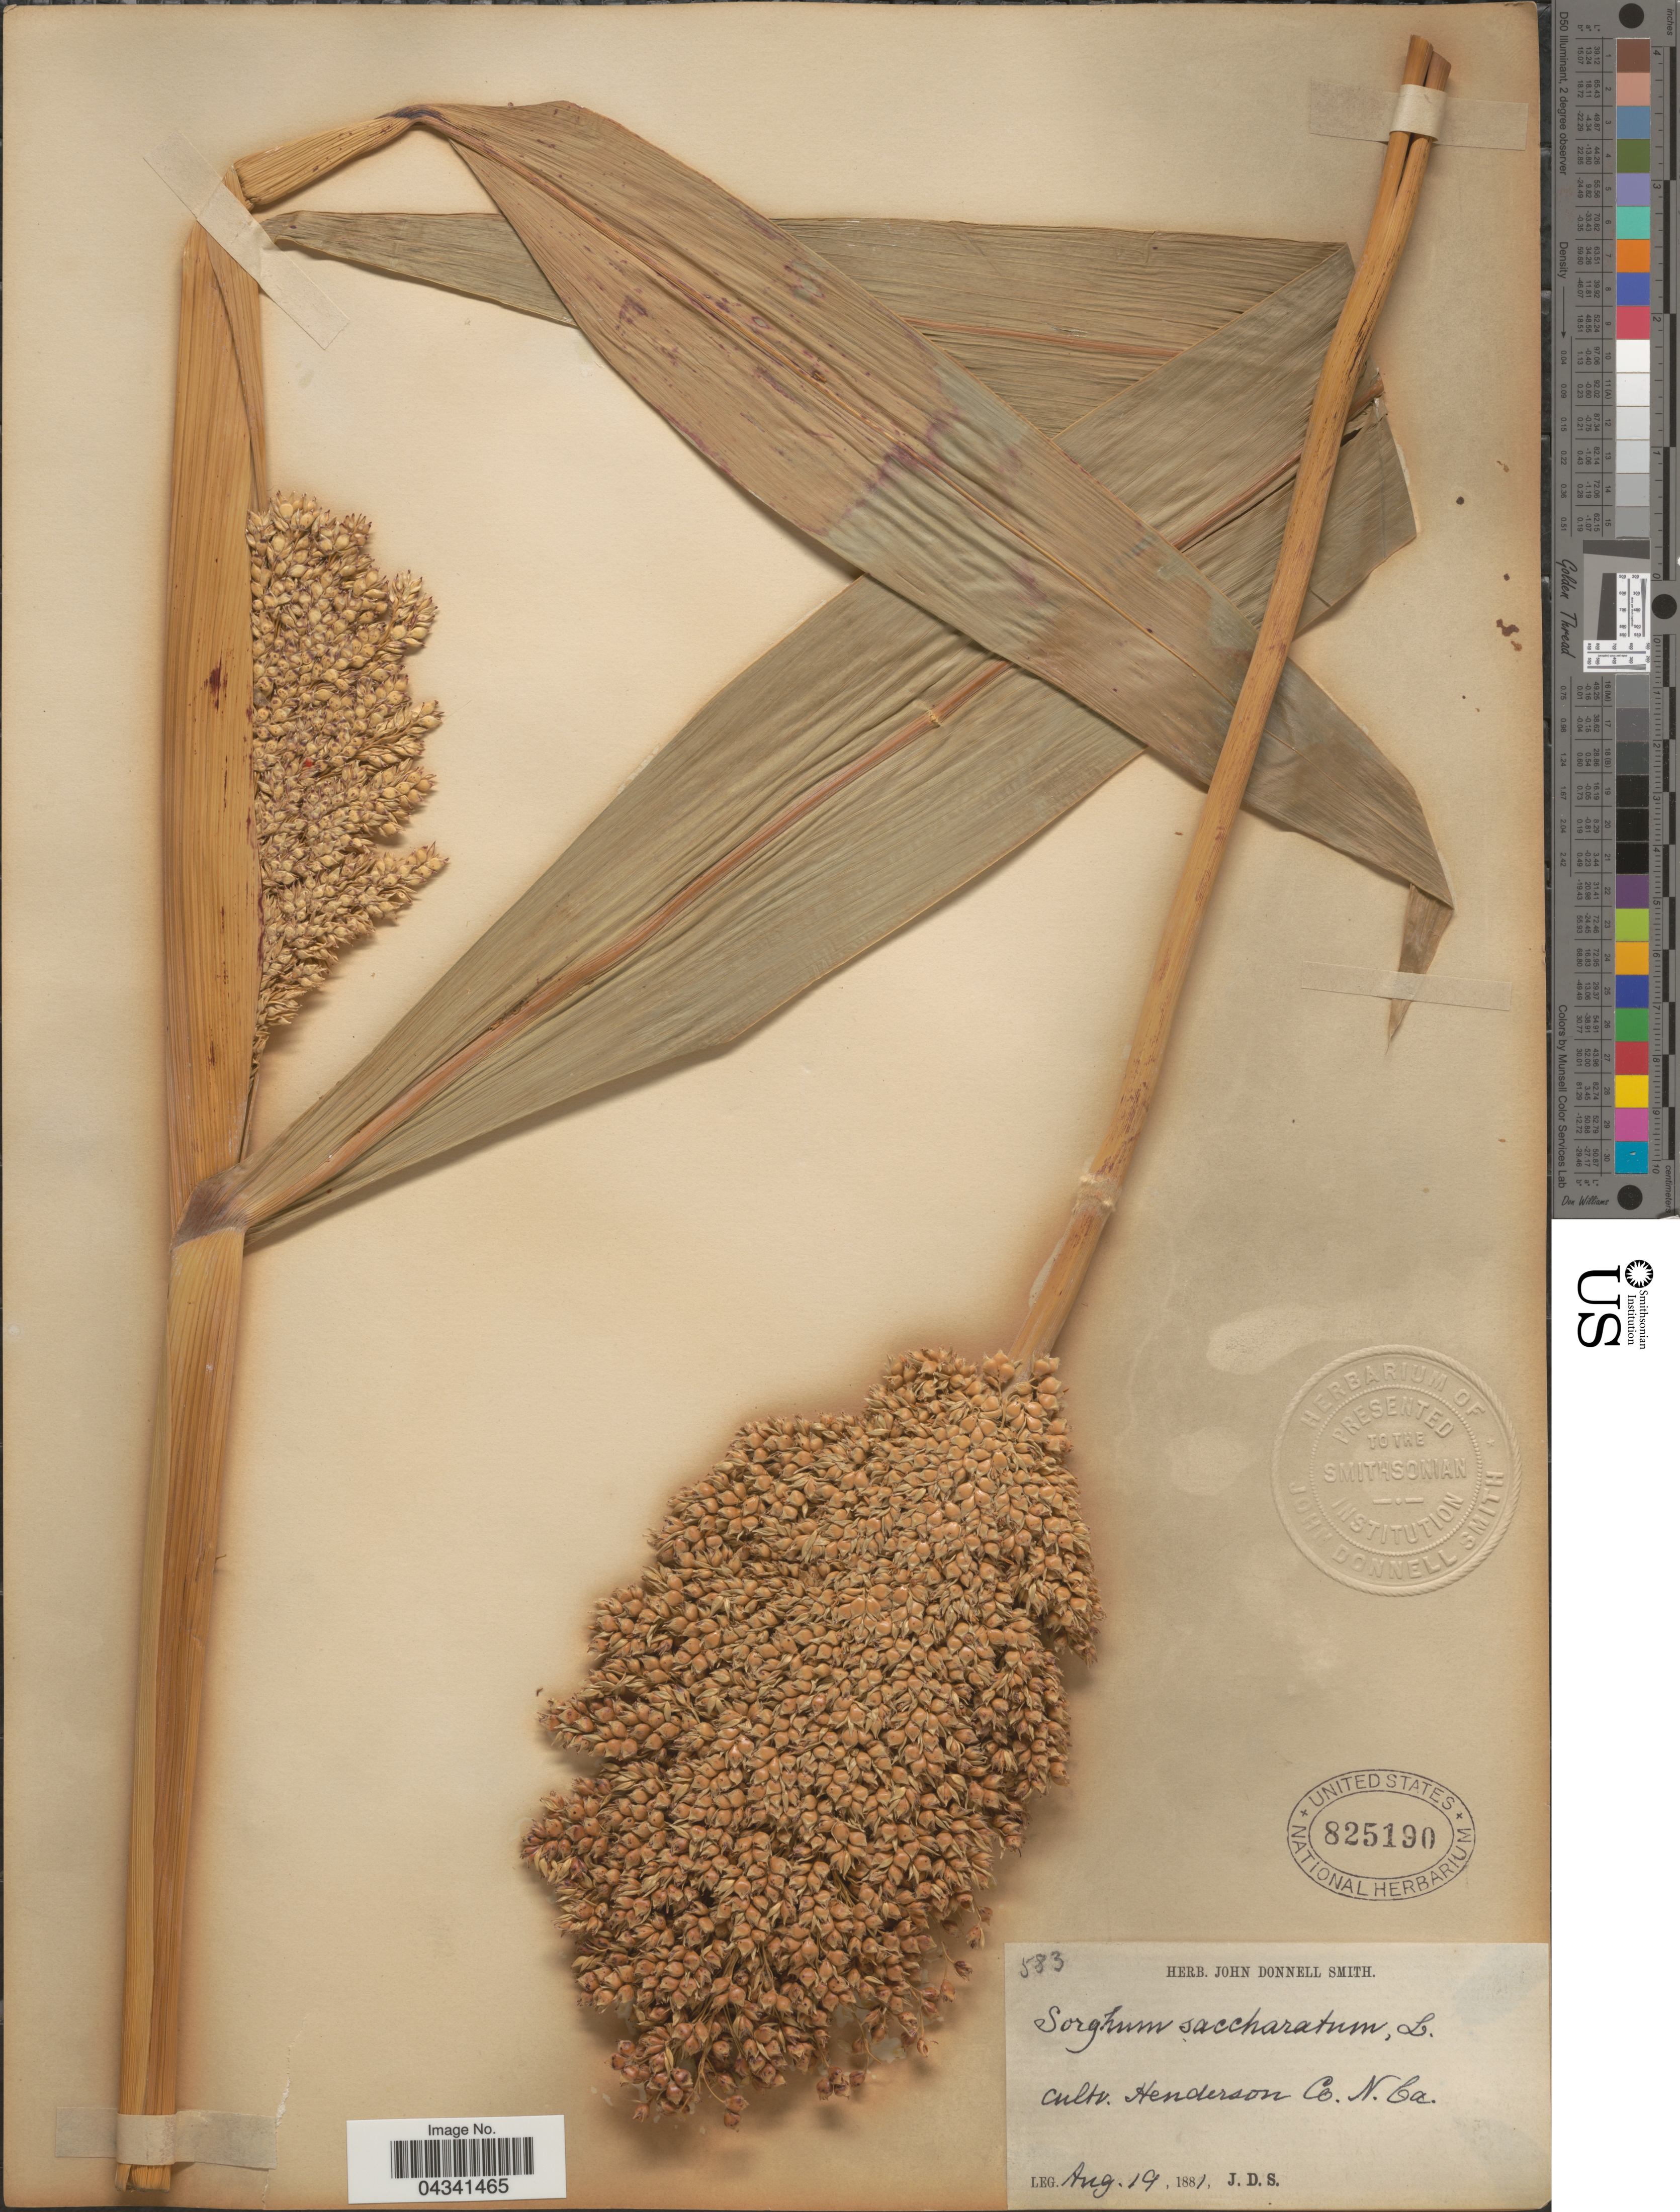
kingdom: Plantae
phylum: Tracheophyta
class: Liliopsida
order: Poales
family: Poaceae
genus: Sorghum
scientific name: Sorghum bicolor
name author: (L.) Moench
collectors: J. Donnell Smith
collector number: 583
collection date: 1881-08-19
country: United States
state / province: California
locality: Cultv. Henderson Co. N. Ca.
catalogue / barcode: US 825190